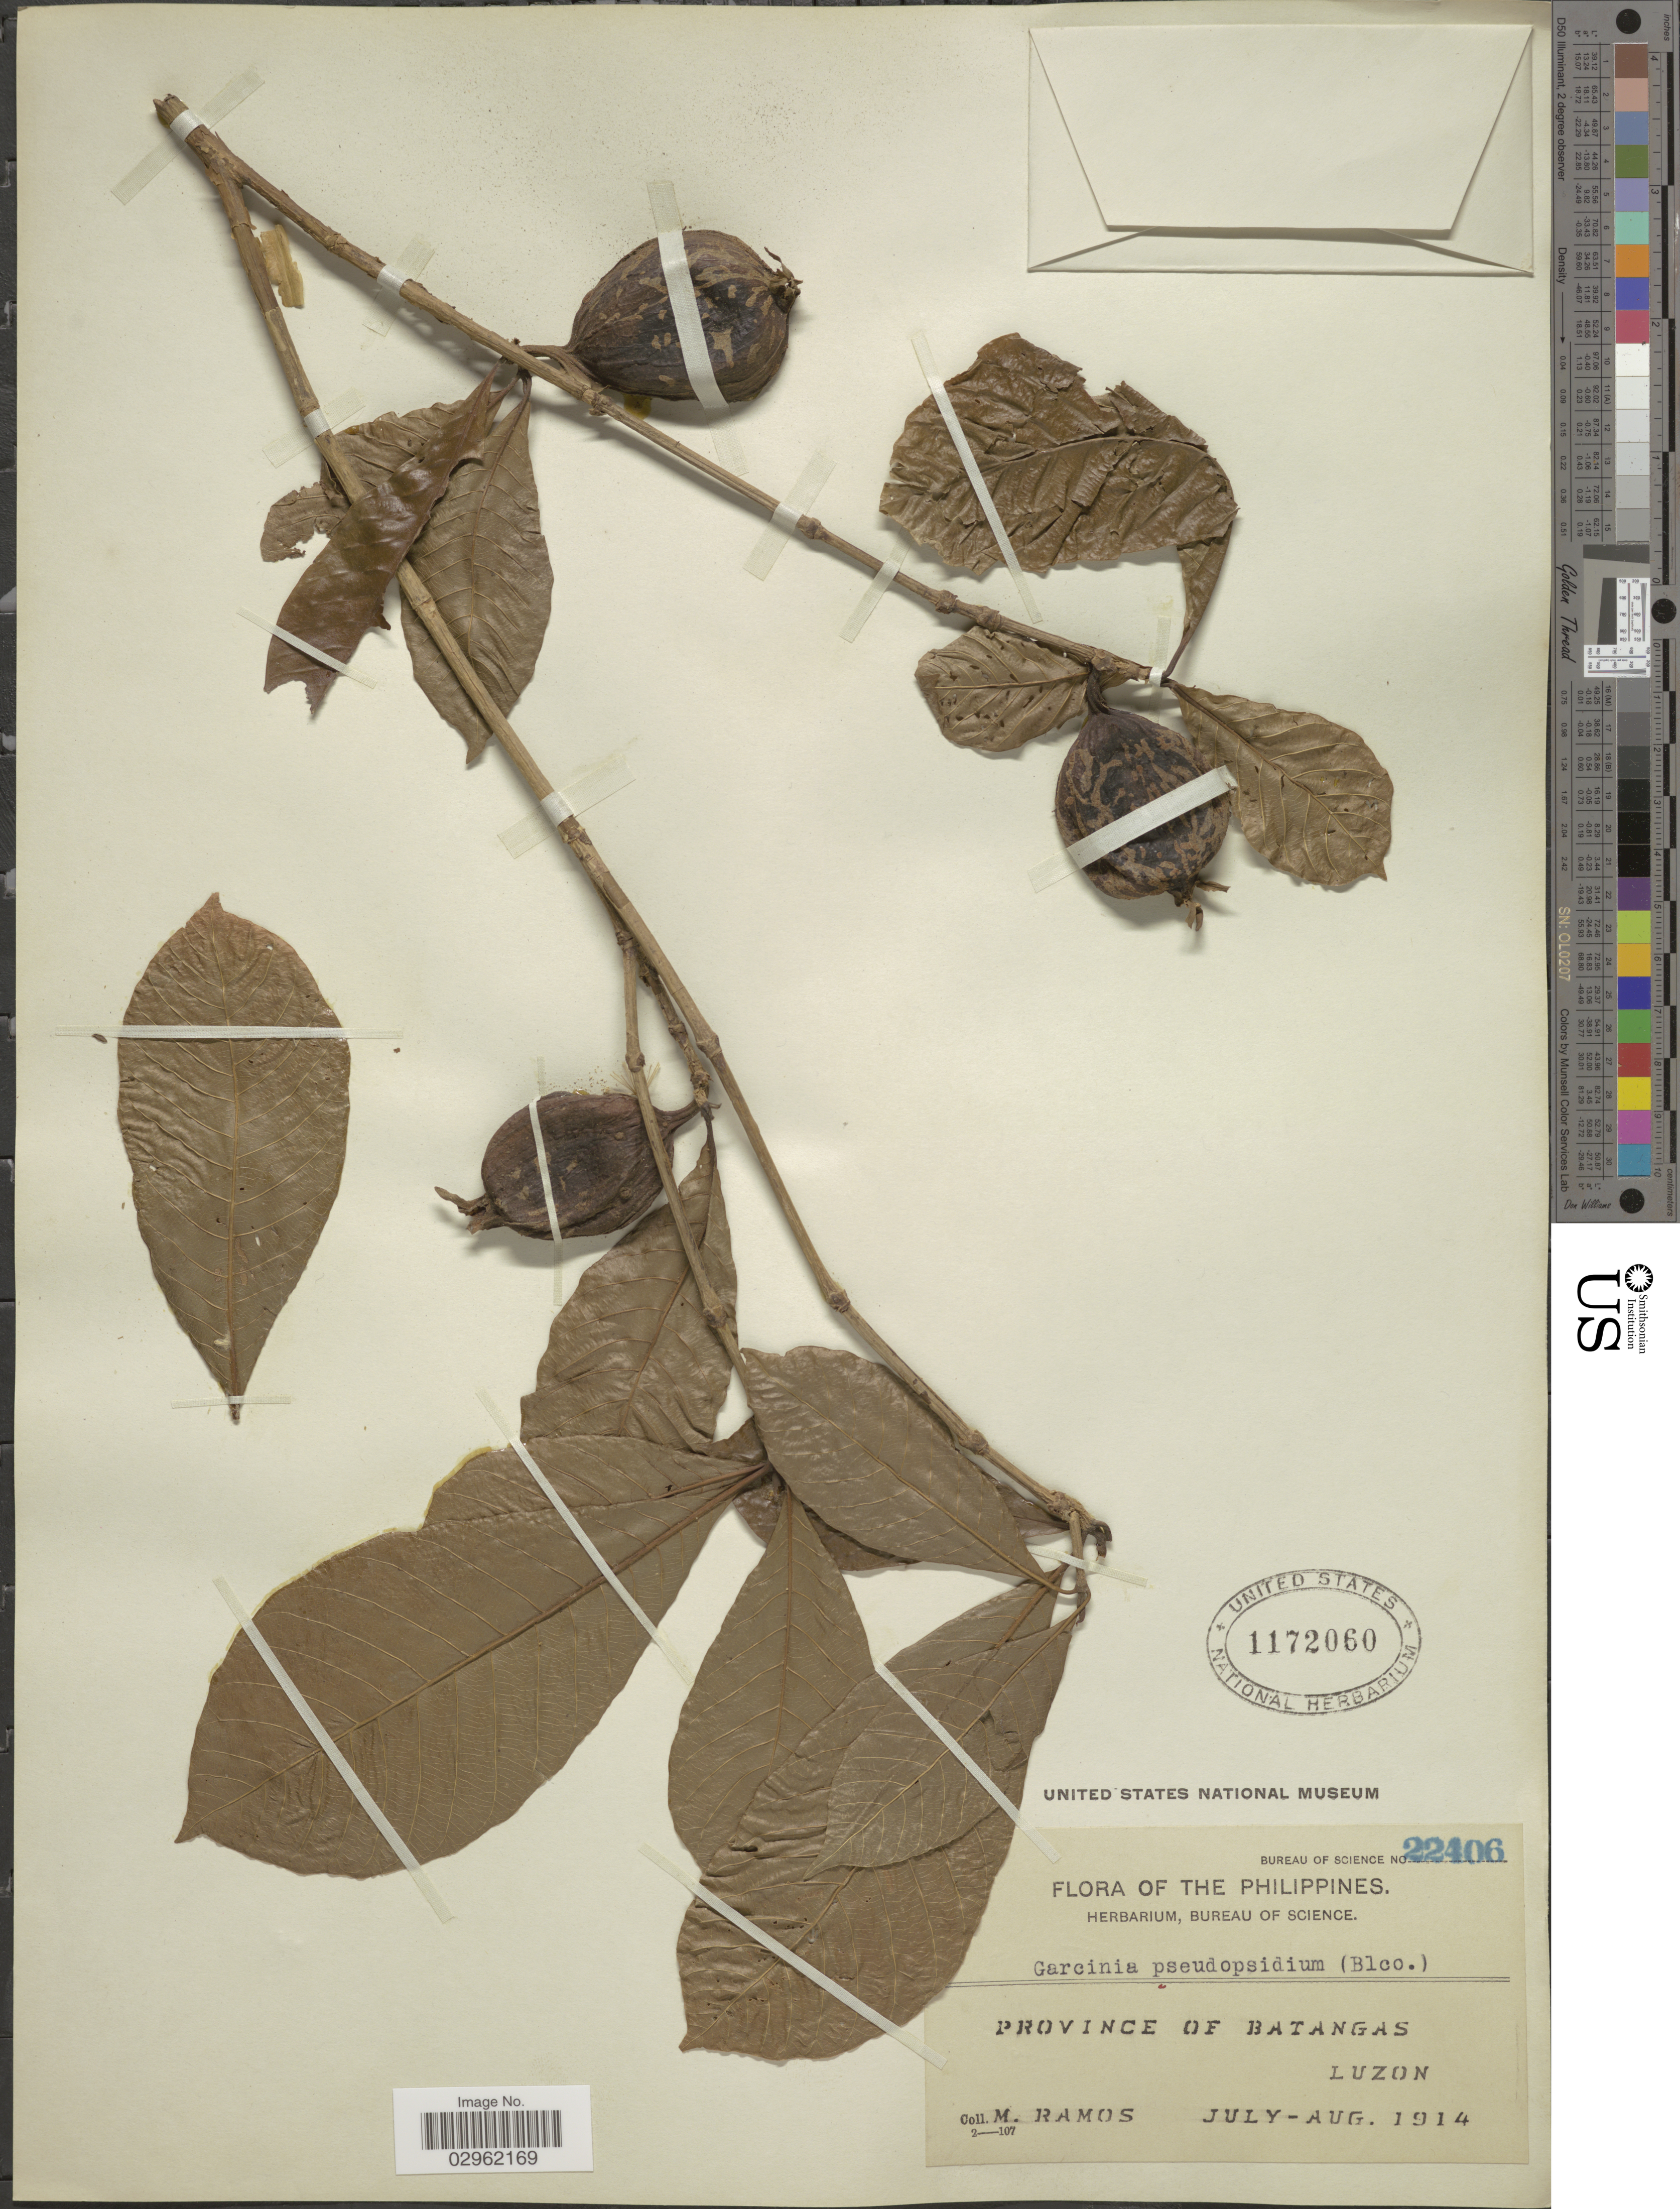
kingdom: Plantae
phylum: Tracheophyta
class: Magnoliopsida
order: Gentianales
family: Rubiaceae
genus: Gardenia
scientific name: Gardenia barnesii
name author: Merr.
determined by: Low, Y. W.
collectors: M. Ramos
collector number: Bureau of Science 22406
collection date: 1914-07/1914-08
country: Philippines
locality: Province of Batangas. Luzon.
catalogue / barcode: US 1172060